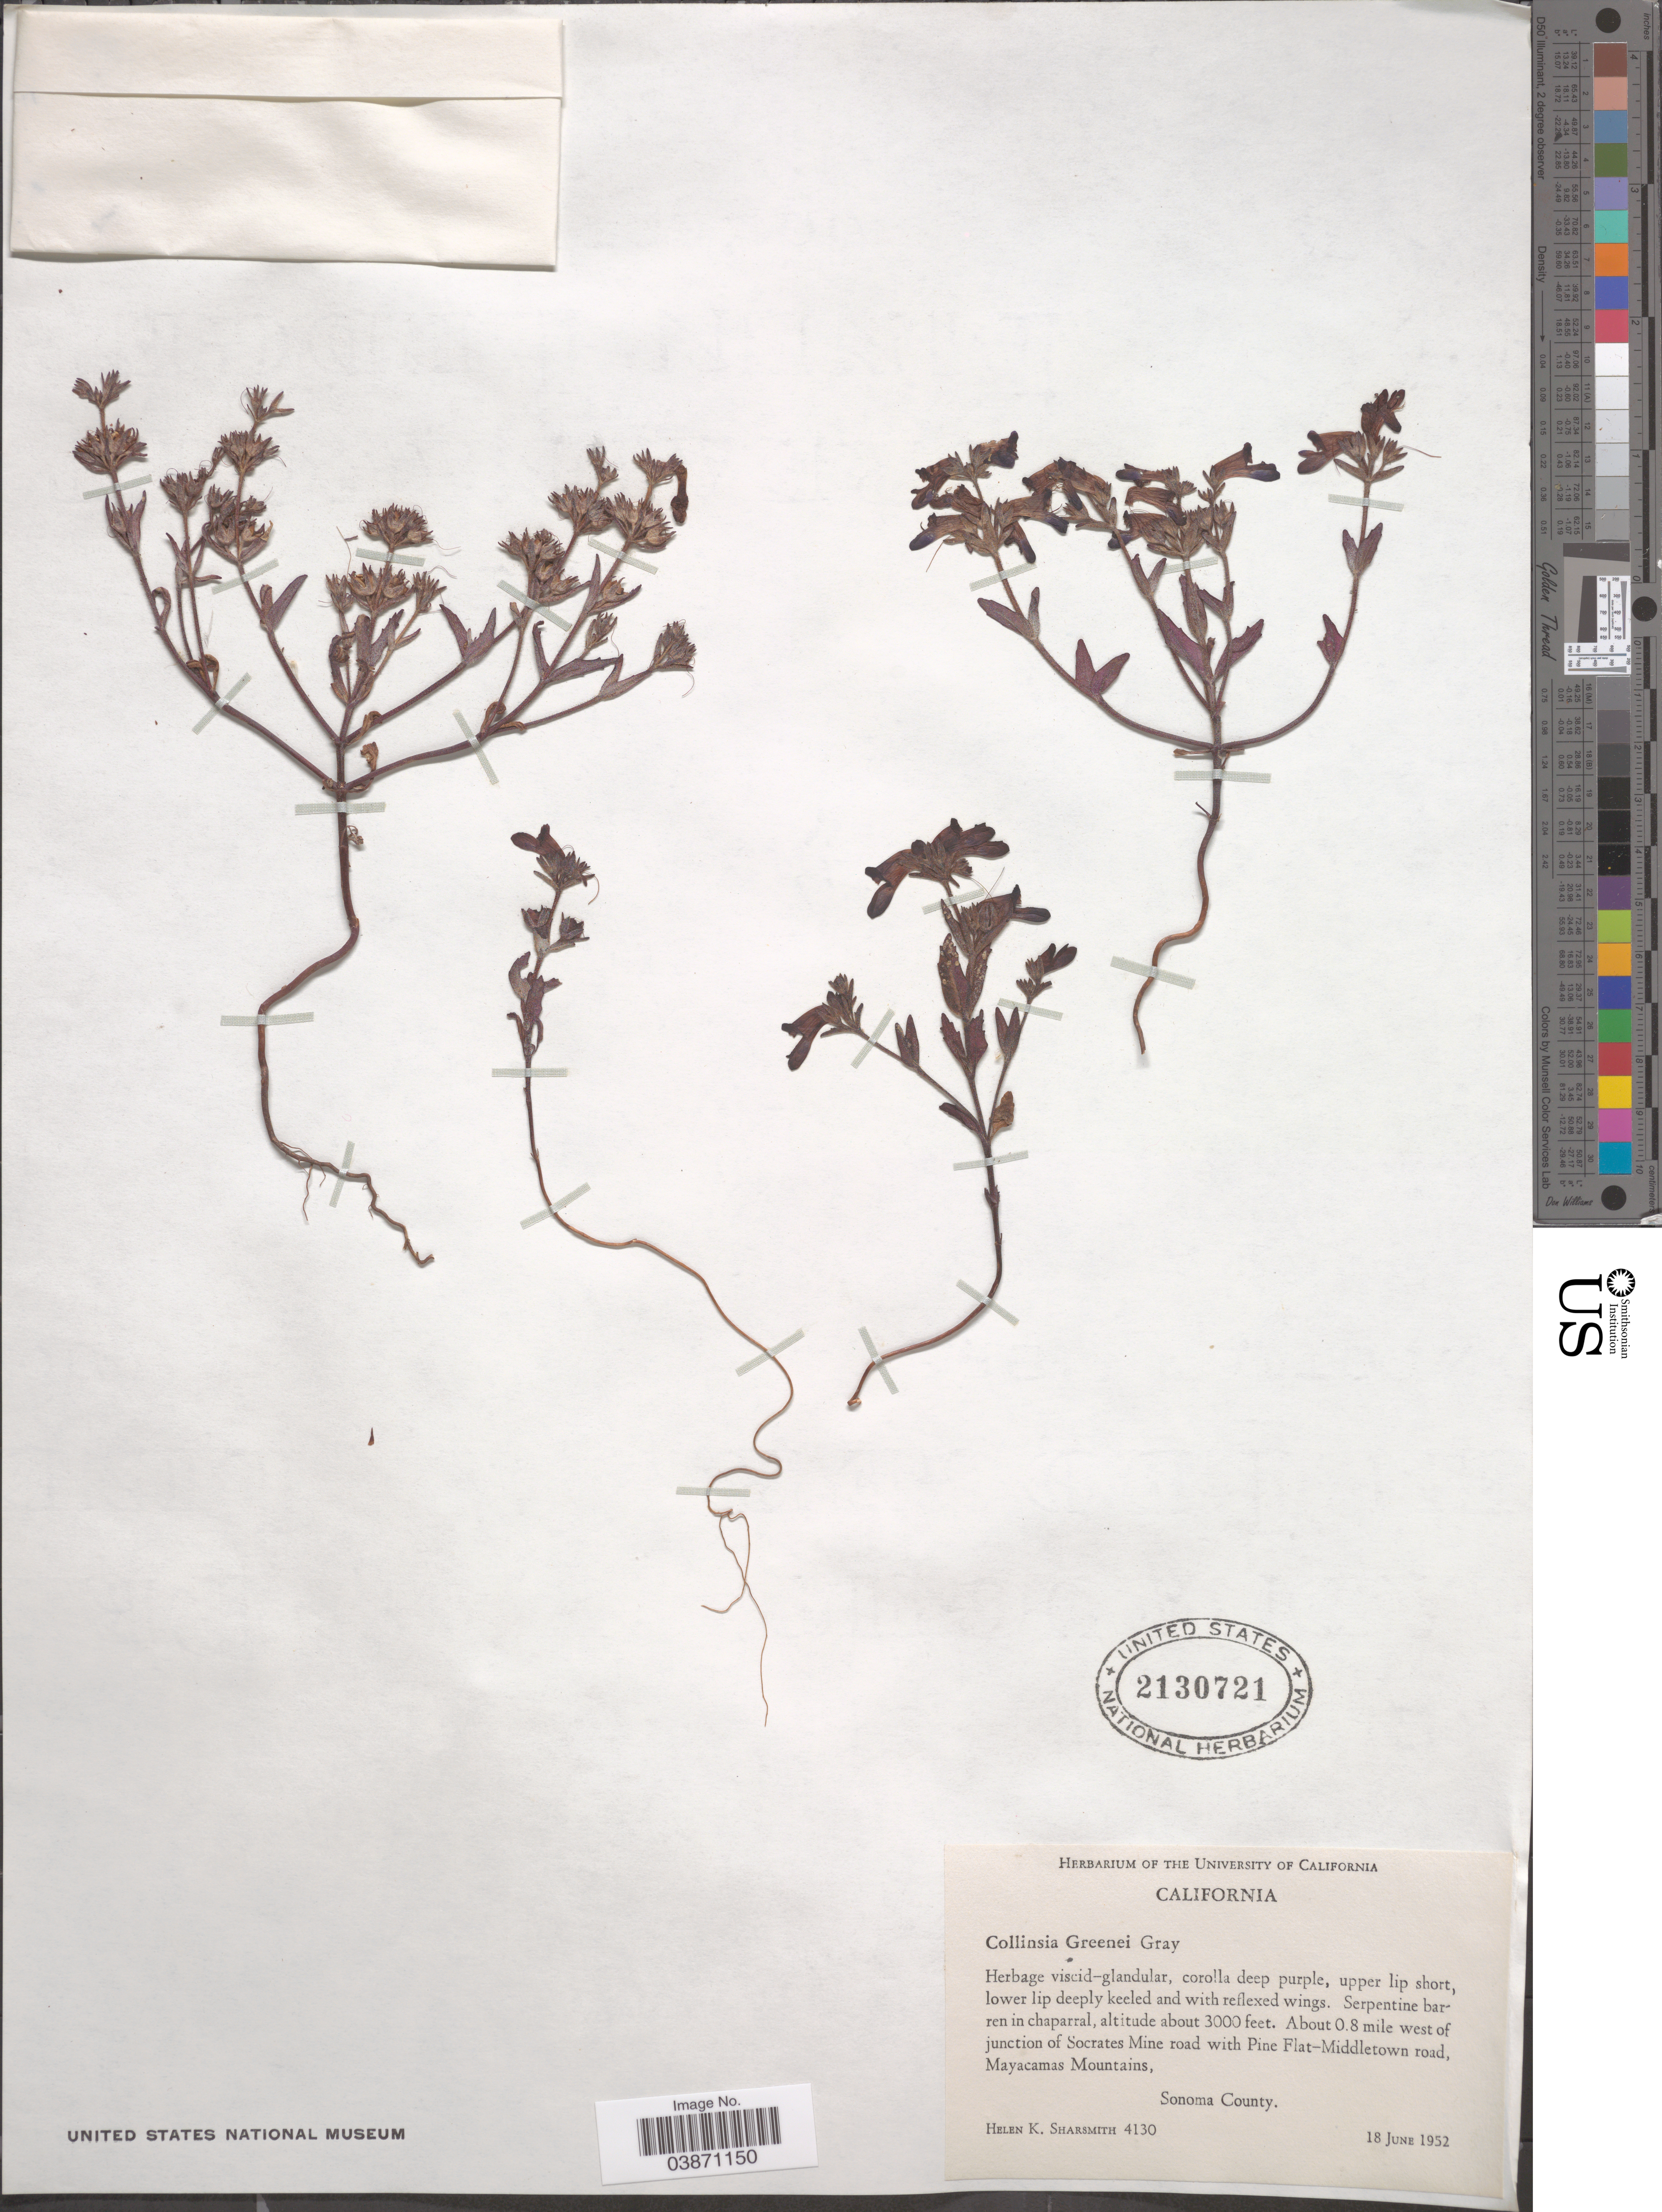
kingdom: Plantae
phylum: Tracheophyta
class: Magnoliopsida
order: Lamiales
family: Plantaginaceae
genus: Collinsia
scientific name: Collinsia greenei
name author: A. Gray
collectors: H. Sharsmith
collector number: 4130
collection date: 1952-06-18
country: United States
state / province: California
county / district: Sonoma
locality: About 0.8 mile west of junction of Socrate Mine road with Pine Flat-Middletown road, Mayacamas Mountains, Sonoma County.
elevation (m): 914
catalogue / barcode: US 2130721